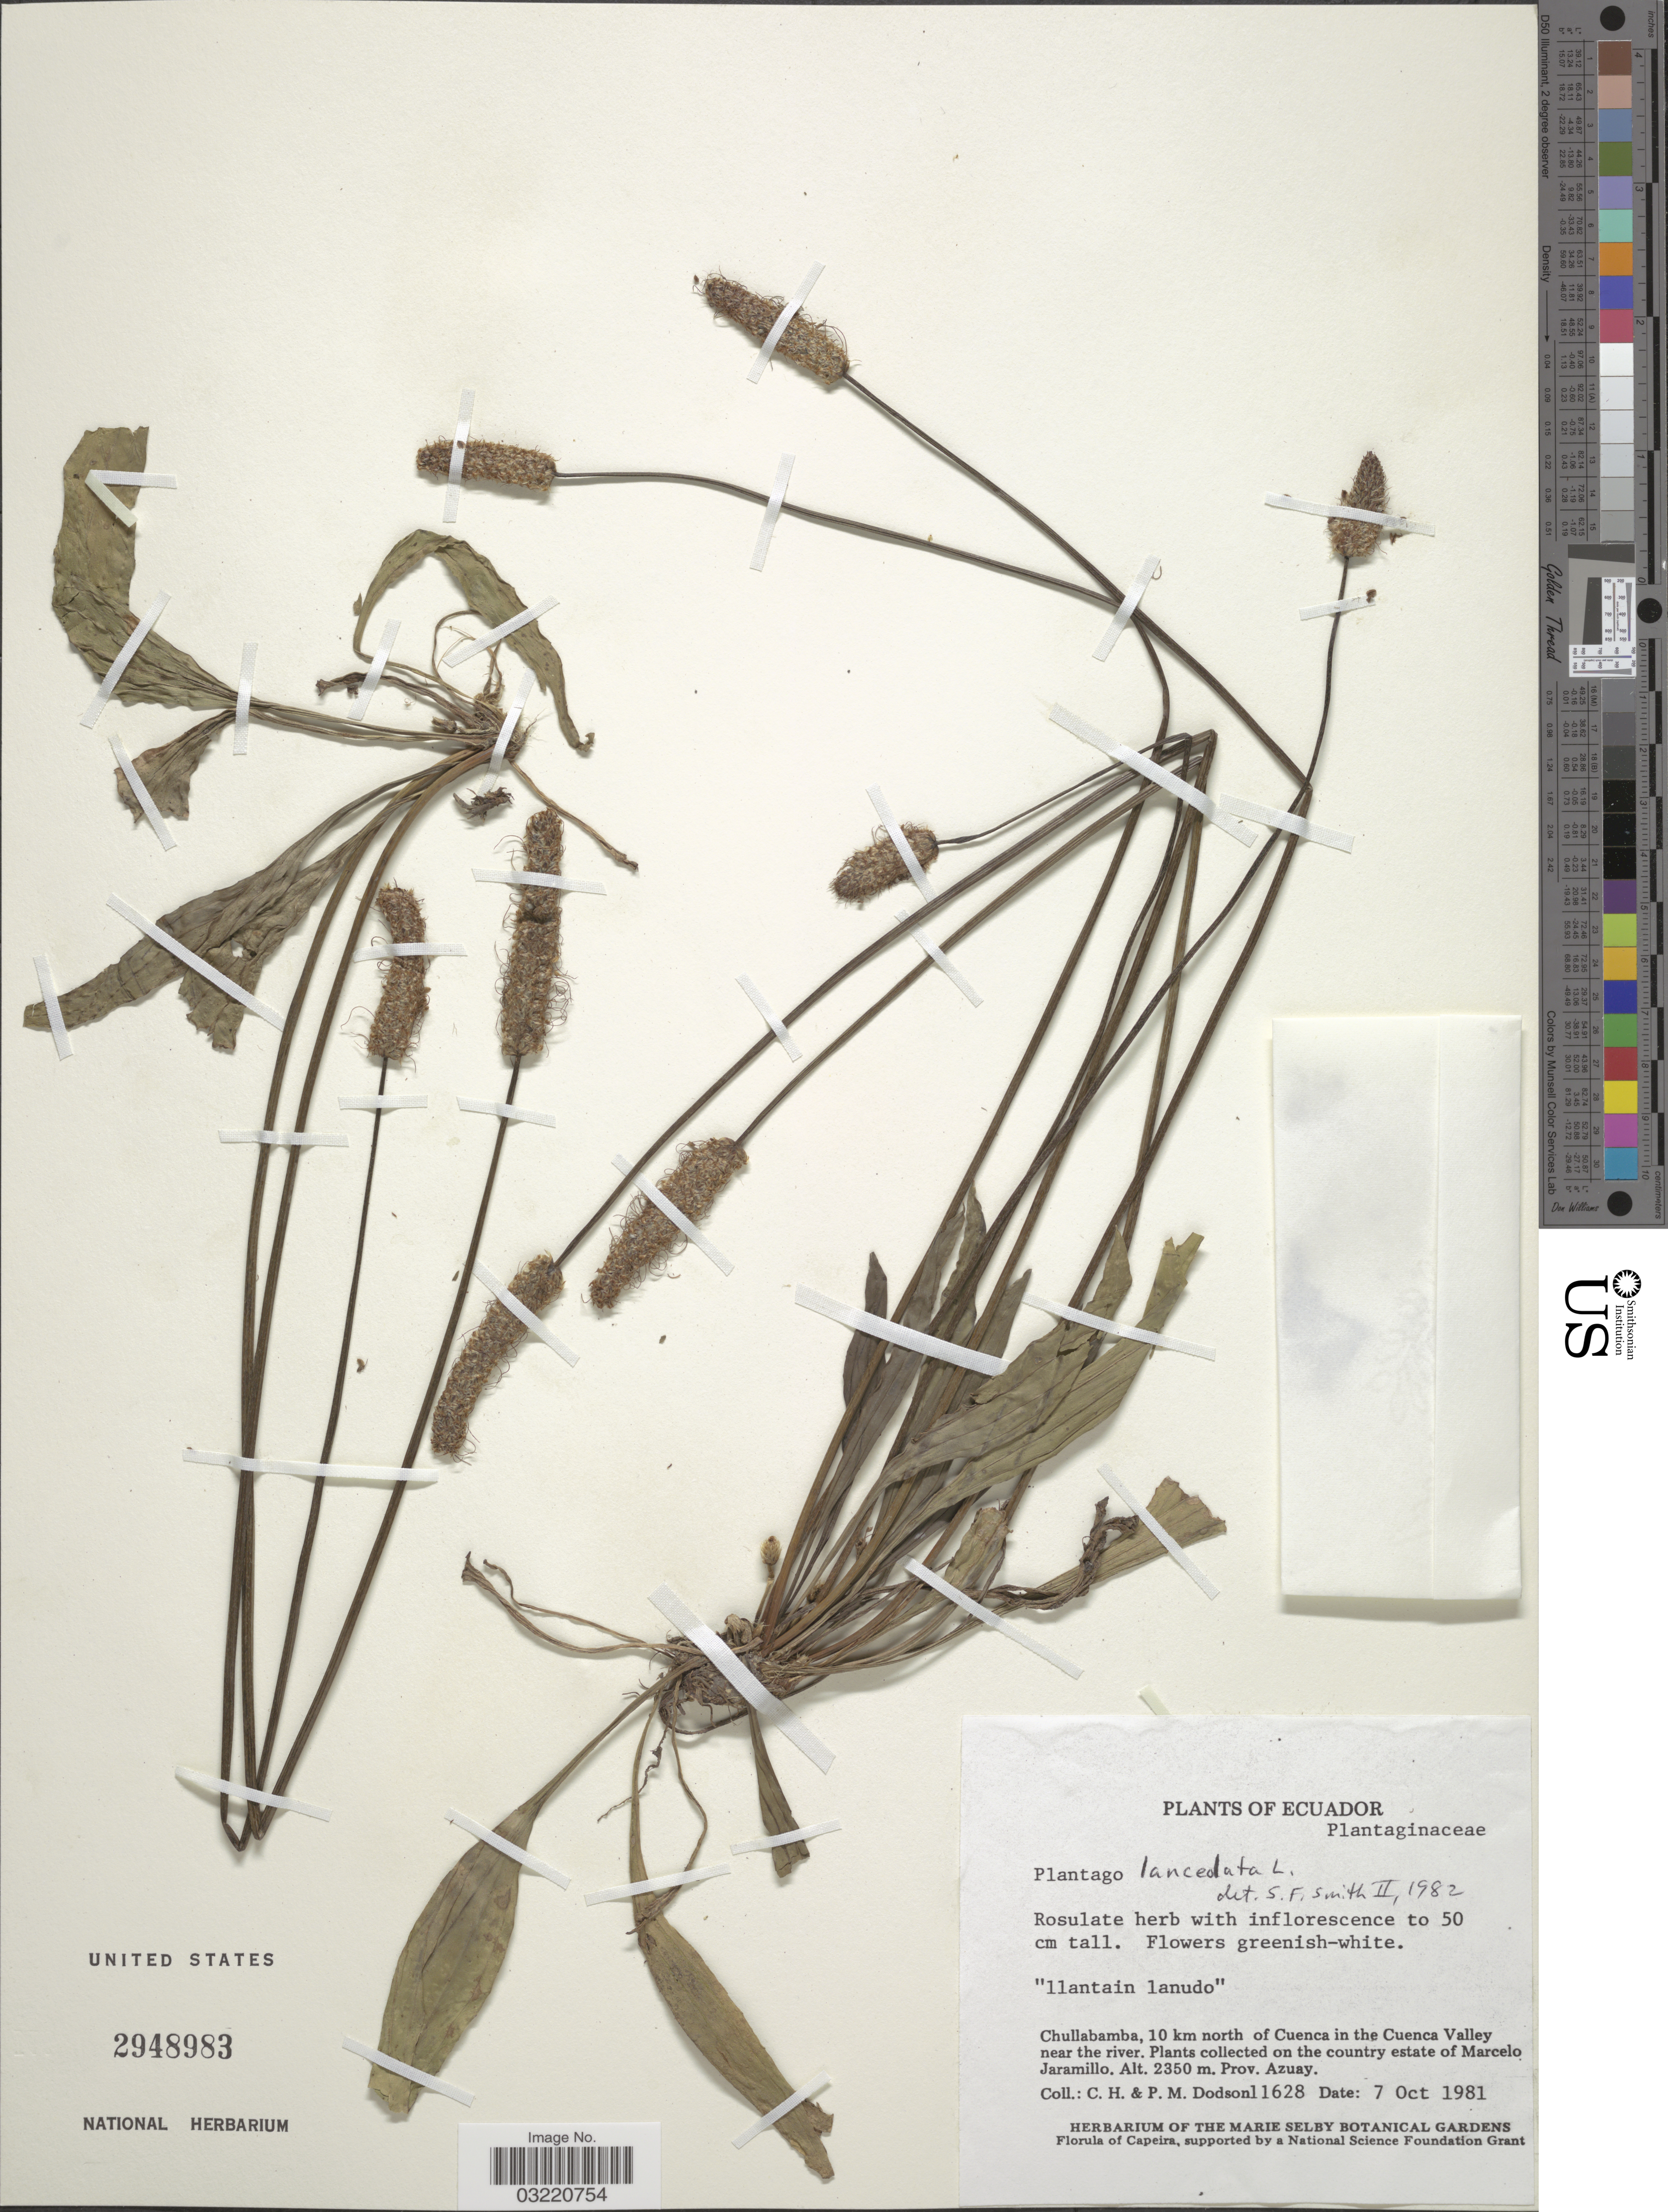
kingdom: Plantae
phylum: Tracheophyta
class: Magnoliopsida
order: Lamiales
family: Plantaginaceae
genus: Plantago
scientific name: Plantago lanceolata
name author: L.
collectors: C. H. Dodson & P. M. Dodson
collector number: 11628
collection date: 1981-10-07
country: Ecuador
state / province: Azuay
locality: Chullabamba, 10 km north of Cuenca in the Cuenca Valley near the river. On the country estate of Marcelo Jaramillo.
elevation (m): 2350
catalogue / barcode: US 2948983